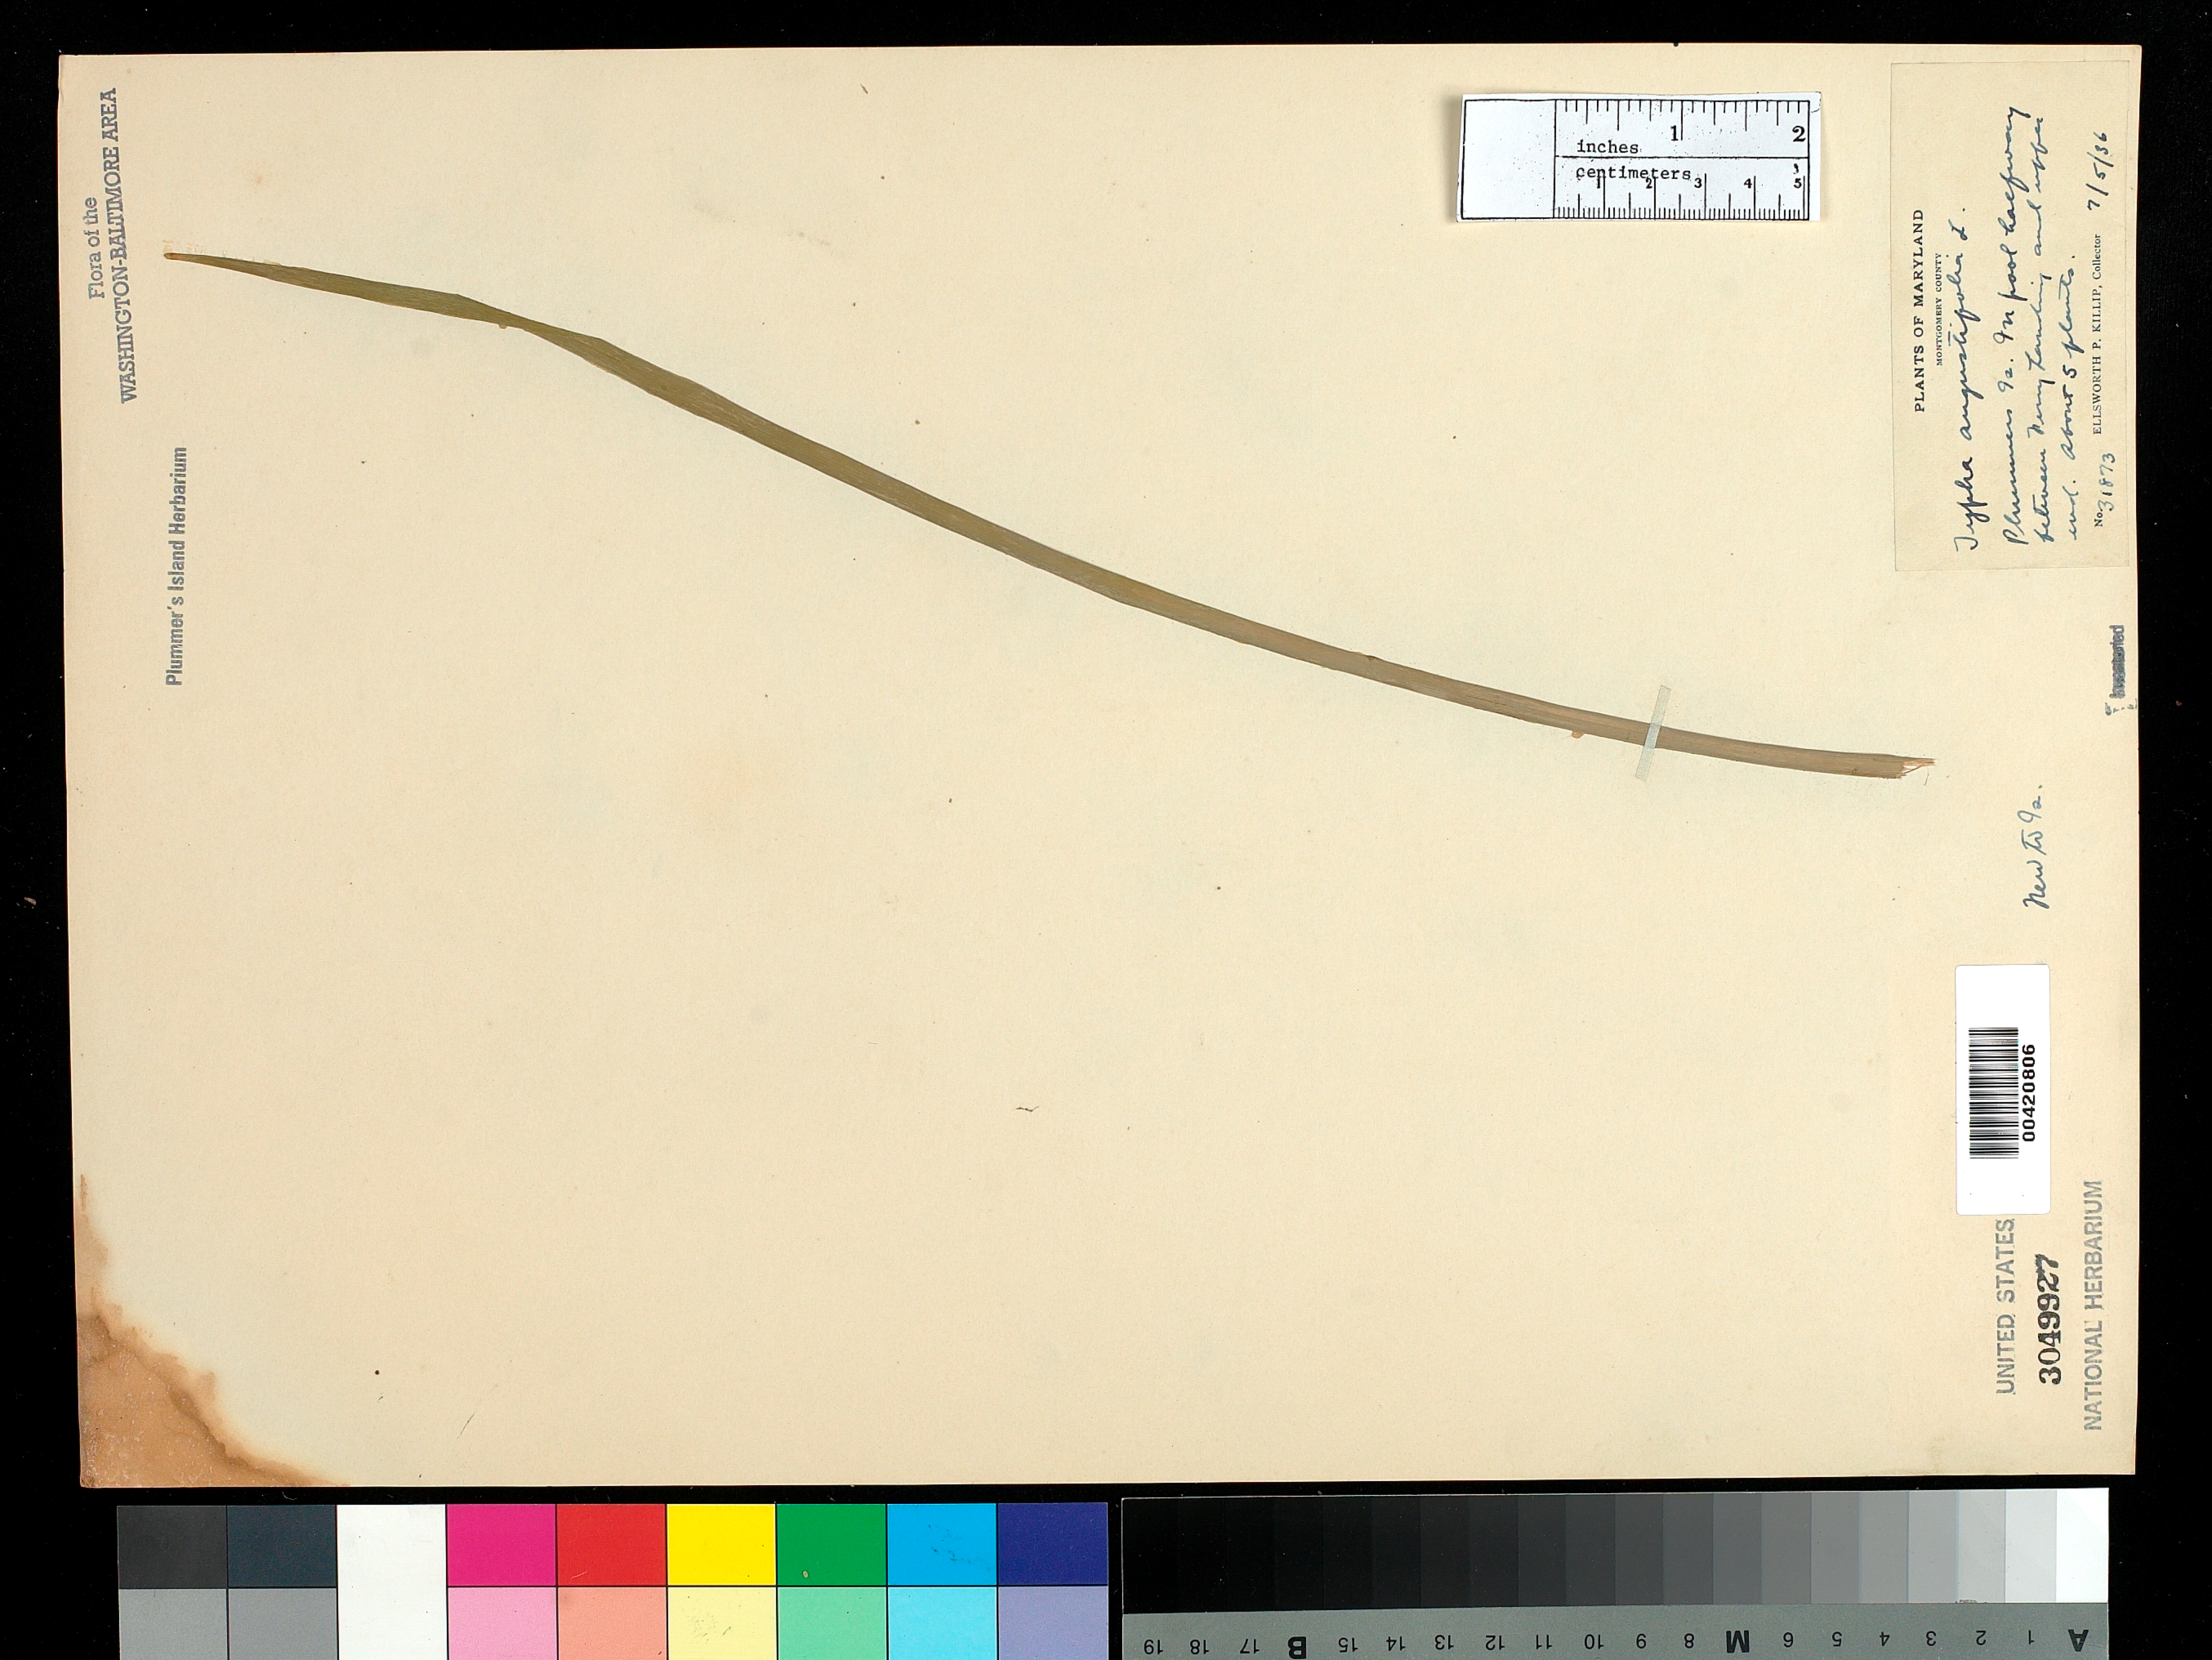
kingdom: Plantae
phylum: Tracheophyta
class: Liliopsida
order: Poales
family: Typhaceae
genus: Typha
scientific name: Typha angustifolia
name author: L.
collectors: E. P. Killip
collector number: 31873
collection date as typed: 05 Jul 1936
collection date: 1936-07-05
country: United States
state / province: Maryland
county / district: Montgomery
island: Plummers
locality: Plummer's Island; in pool halfway between Ferry Landing and upper end C. & O. Canal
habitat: In pool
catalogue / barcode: US 3049927